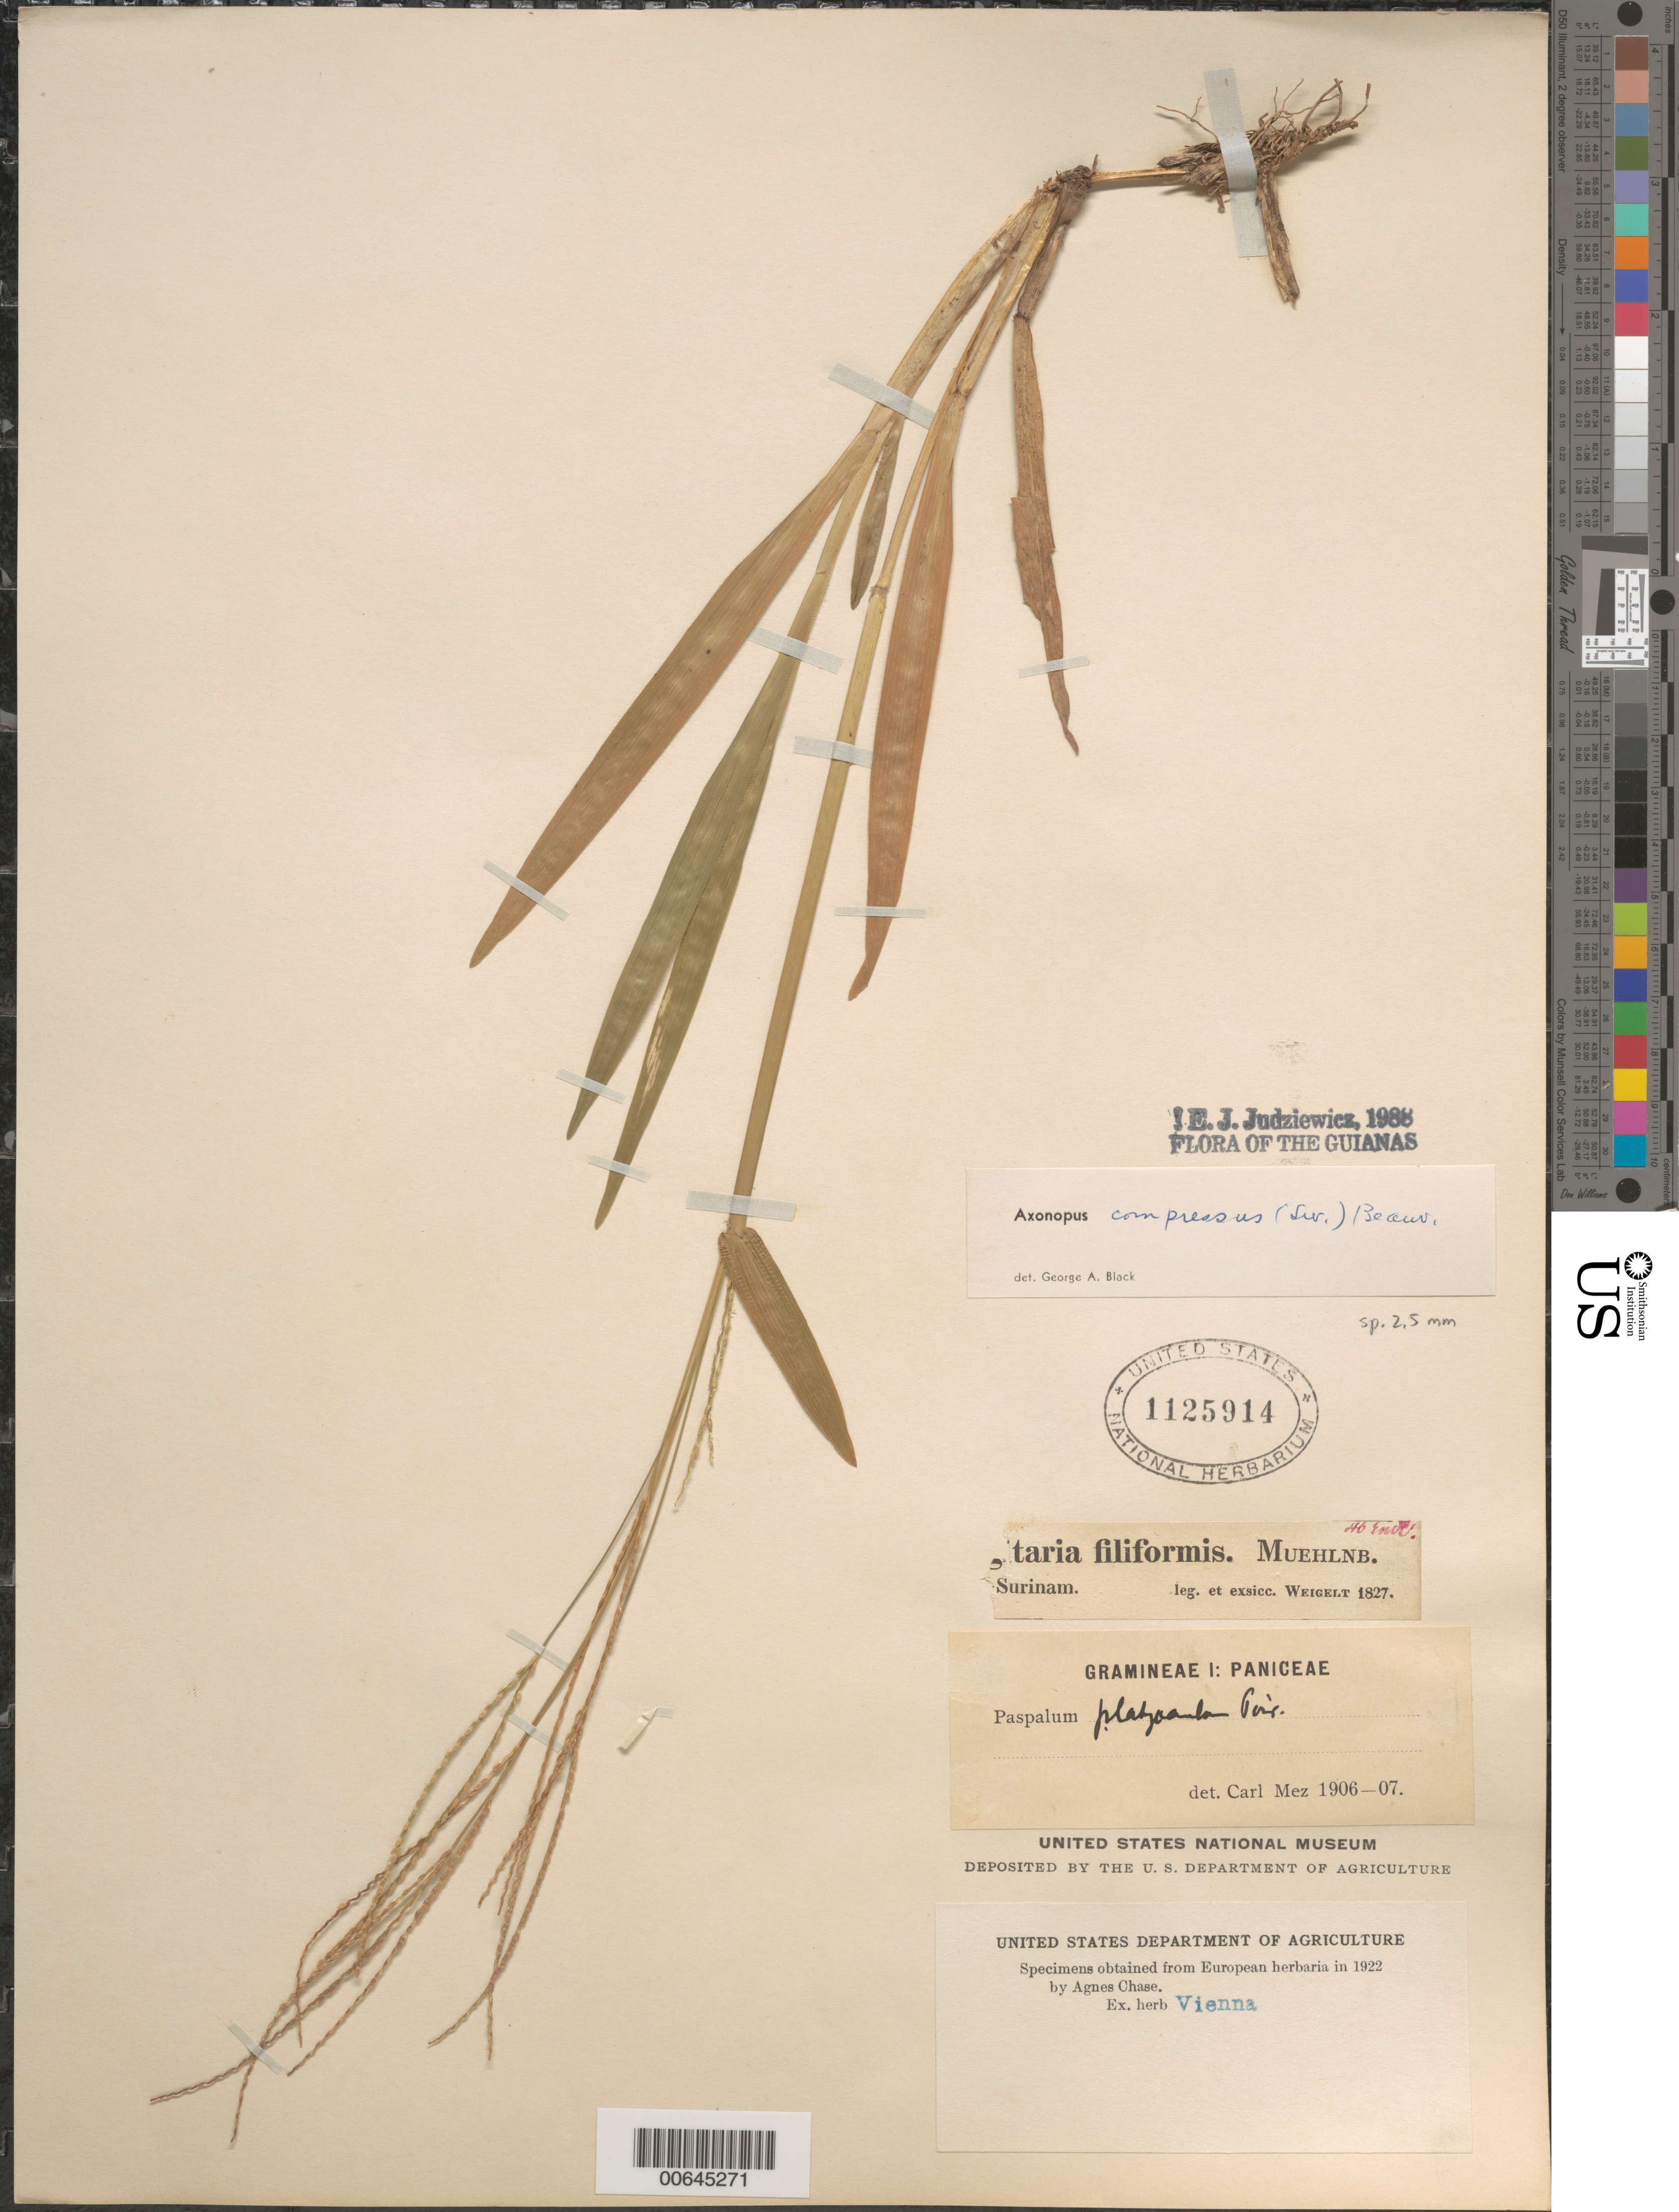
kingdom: Plantae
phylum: Tracheophyta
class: Liliopsida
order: Poales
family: Poaceae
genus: Axonopus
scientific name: Axonopus compressus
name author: (Sw.) P. Beauv.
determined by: Judziewicz, E. J.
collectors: C. Weigelt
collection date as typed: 1827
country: Suriname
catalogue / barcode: US 1125914